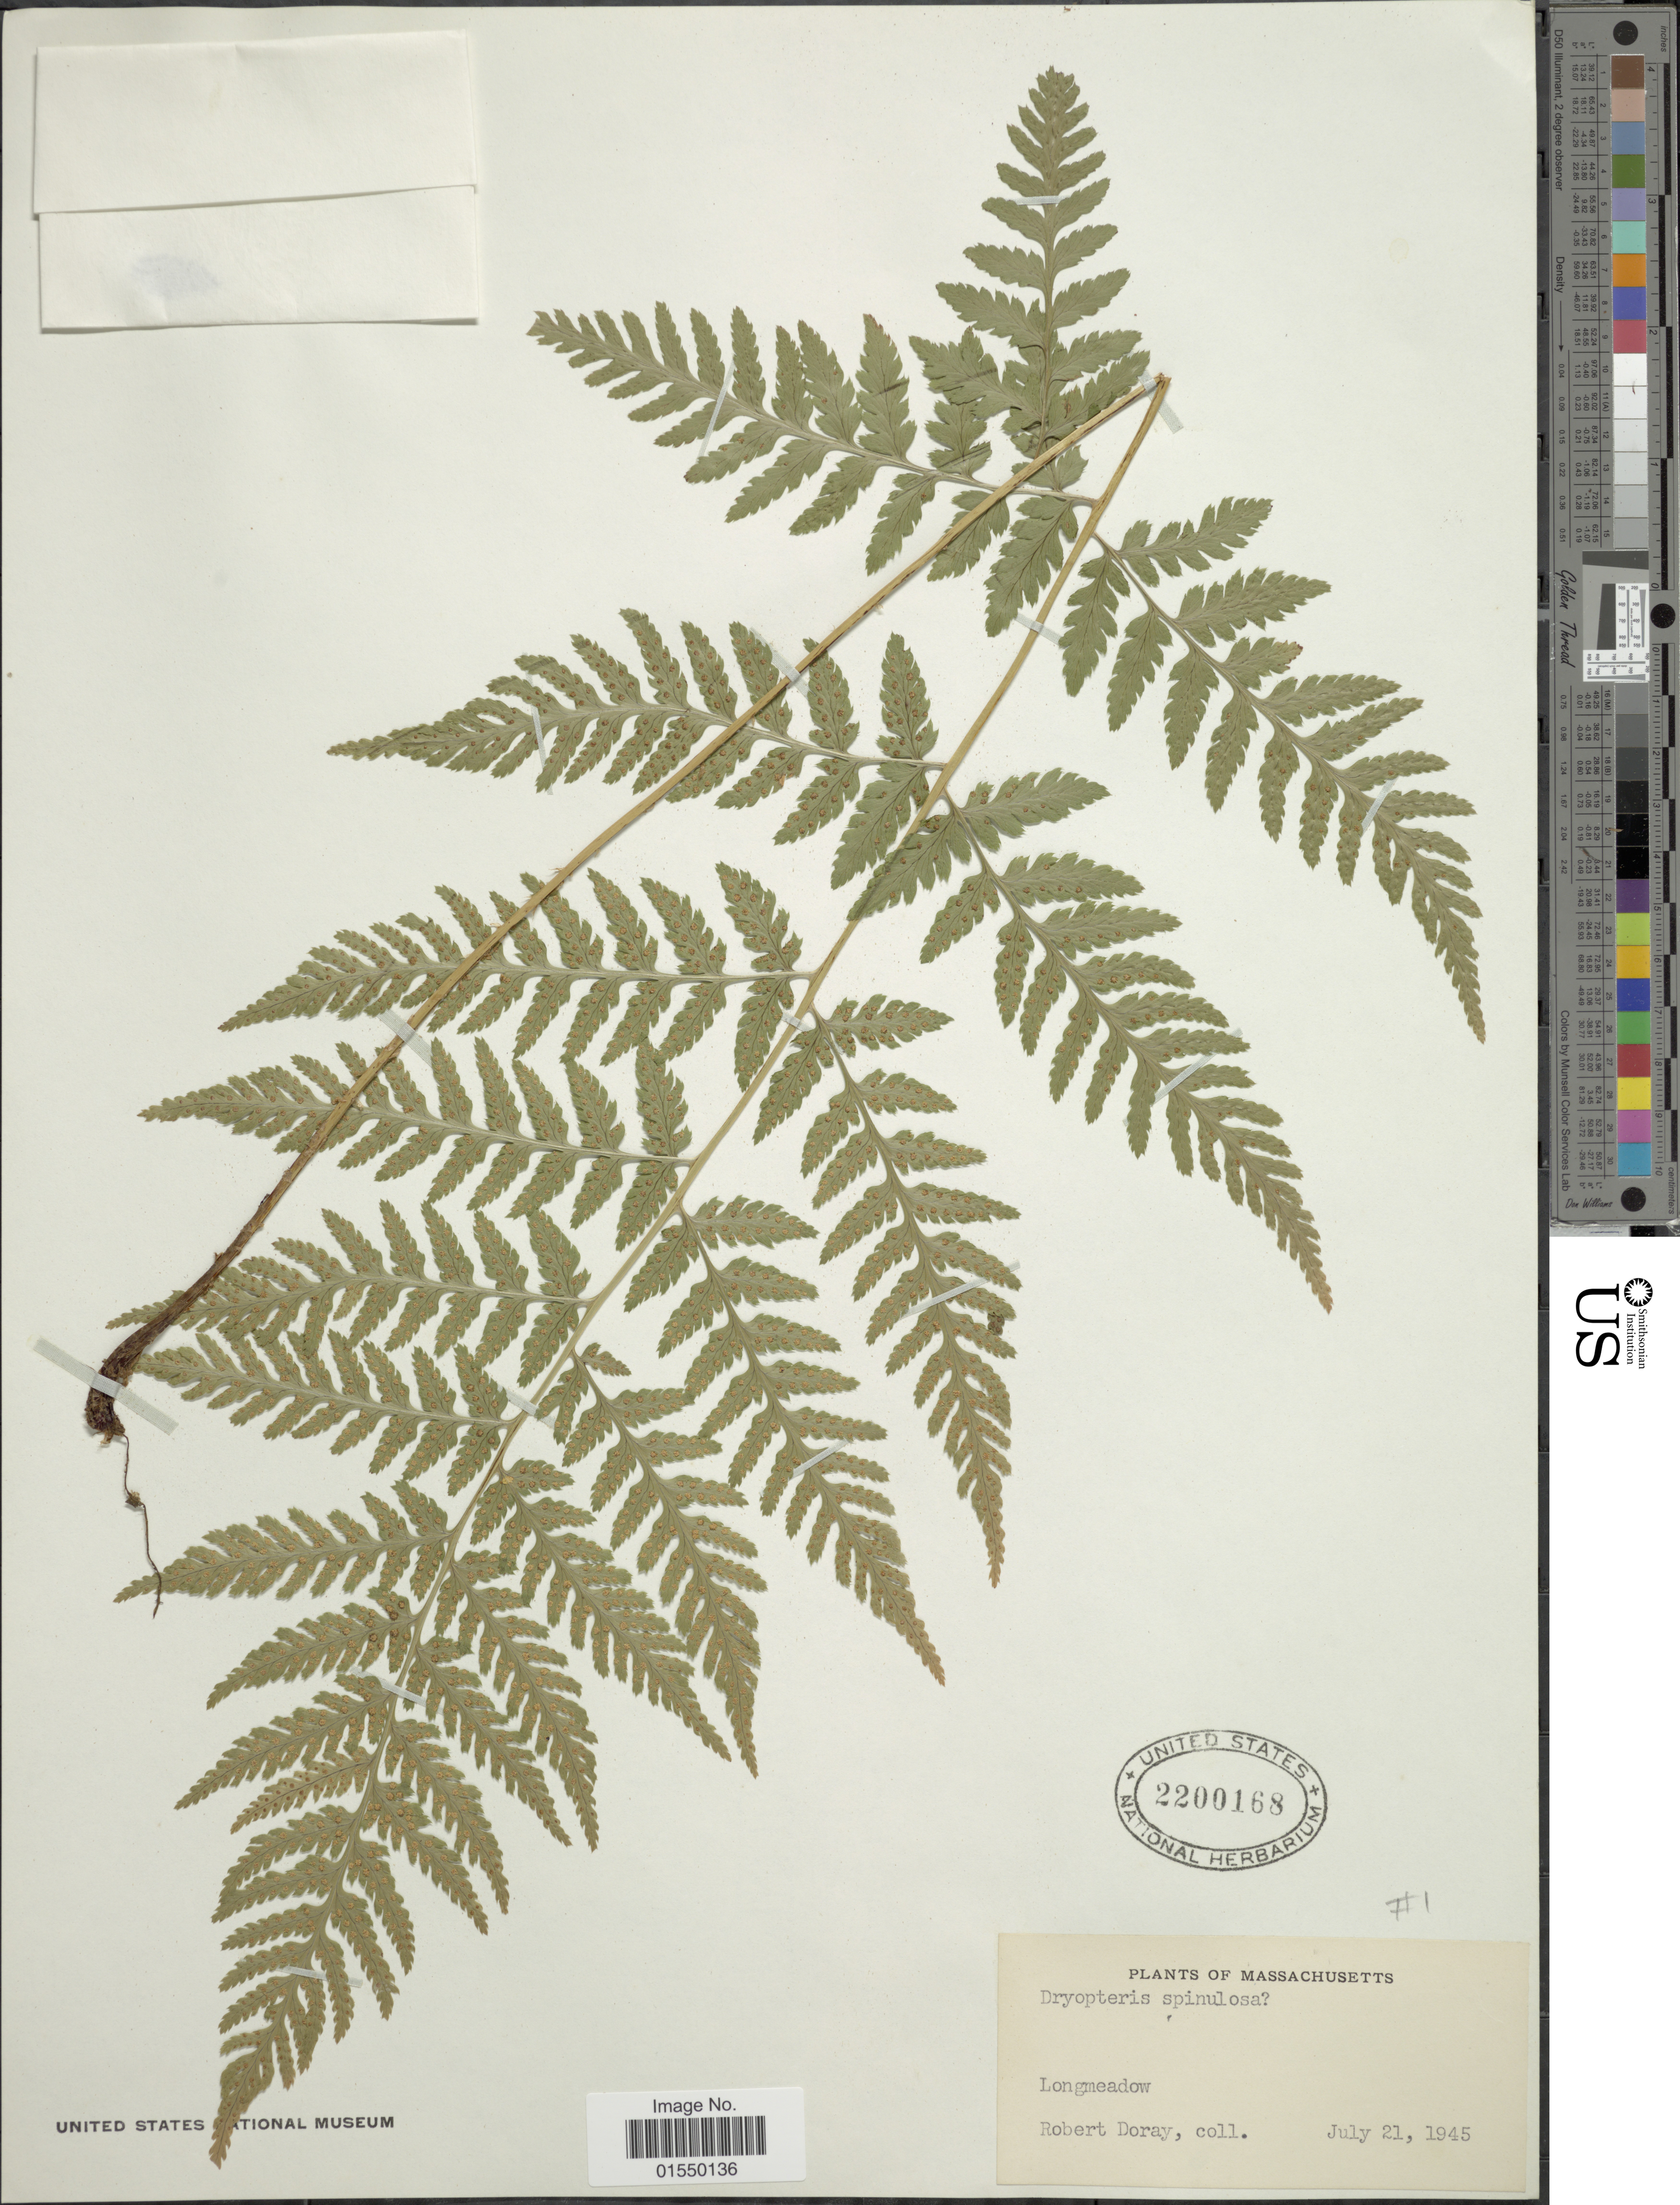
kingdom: Plantae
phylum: Tracheophyta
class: Polypodiopsida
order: Polypodiales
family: Dryopteridaceae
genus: Dryopteris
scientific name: Dryopteris carthusiana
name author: (Villars) H.P. Fuchs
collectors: R. Doray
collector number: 1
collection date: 1945-07-21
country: United States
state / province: Massachusetts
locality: Longmeadow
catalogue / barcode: US 2200168